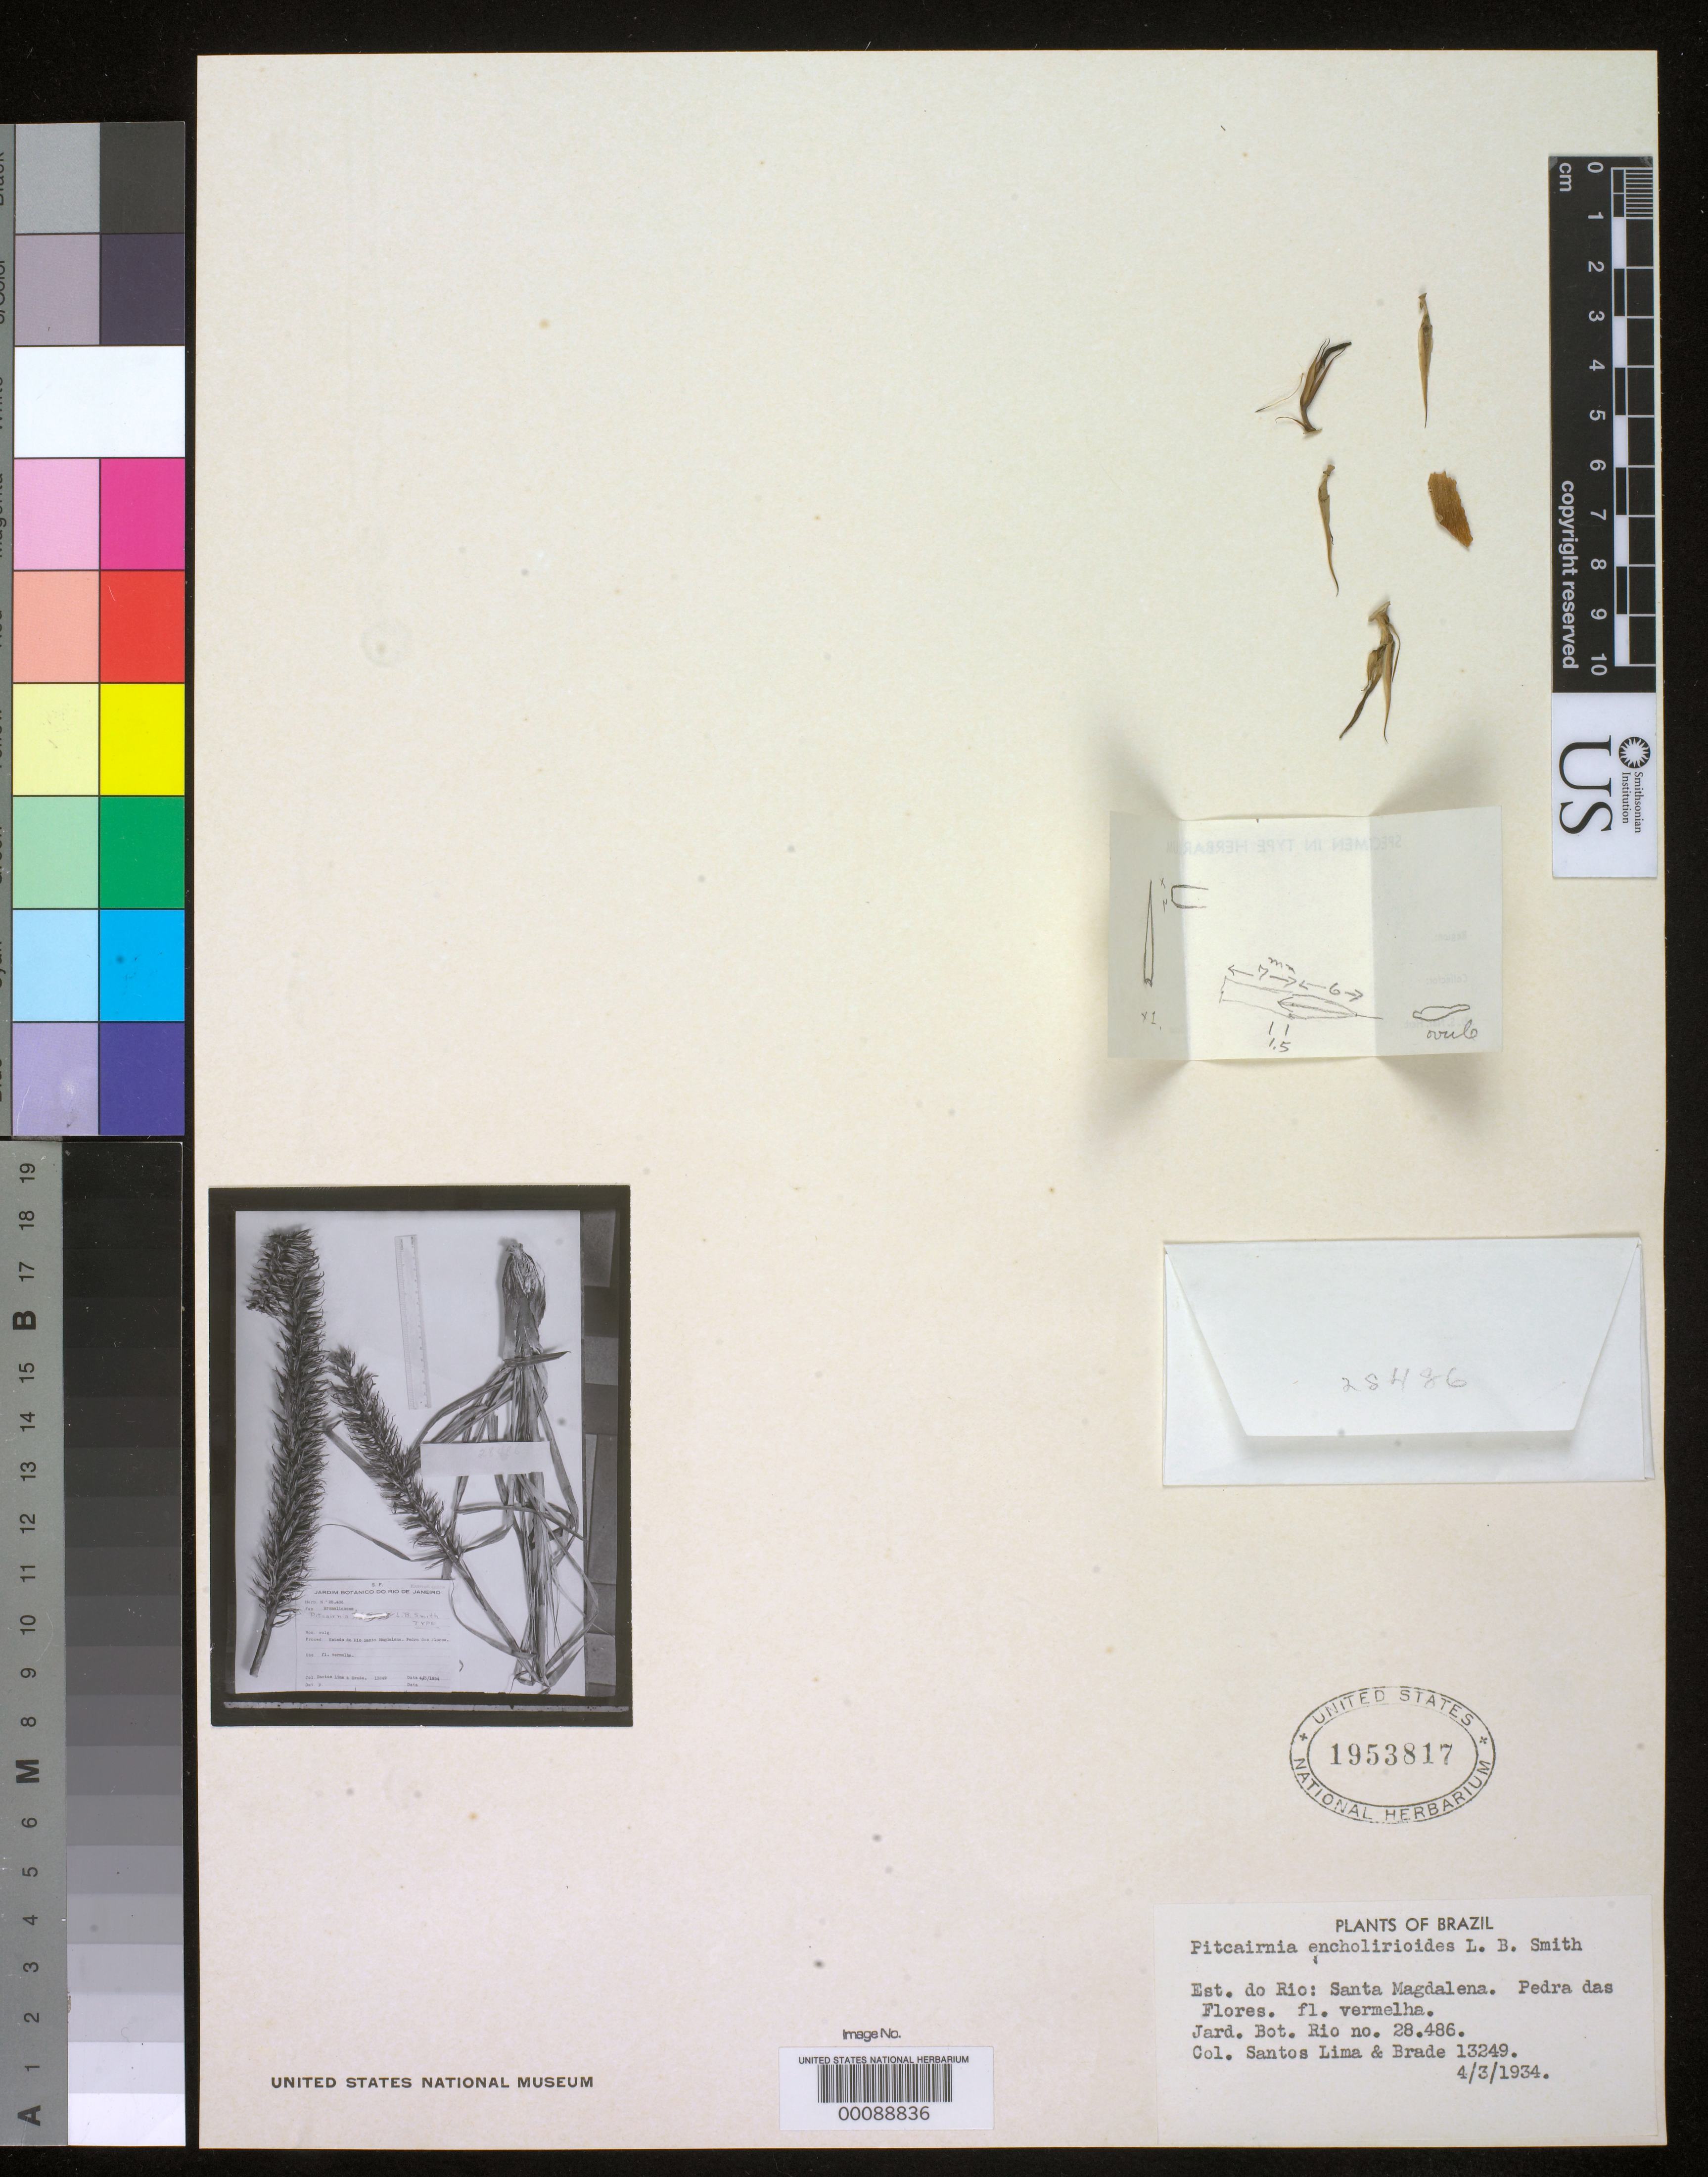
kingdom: Plantae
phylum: Tracheophyta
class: Liliopsida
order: Poales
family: Bromeliaceae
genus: Pitcairnia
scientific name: Pitcairnia encholirioides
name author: L.B. Sm.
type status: Isotype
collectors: S. Lima & A. C. Brade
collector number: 13249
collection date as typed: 04 Mar 1934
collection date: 1934-03-04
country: Brazil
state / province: Rio de Janeiro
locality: Santa Magdalena, Pedra das Flores.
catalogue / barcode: US 1953817